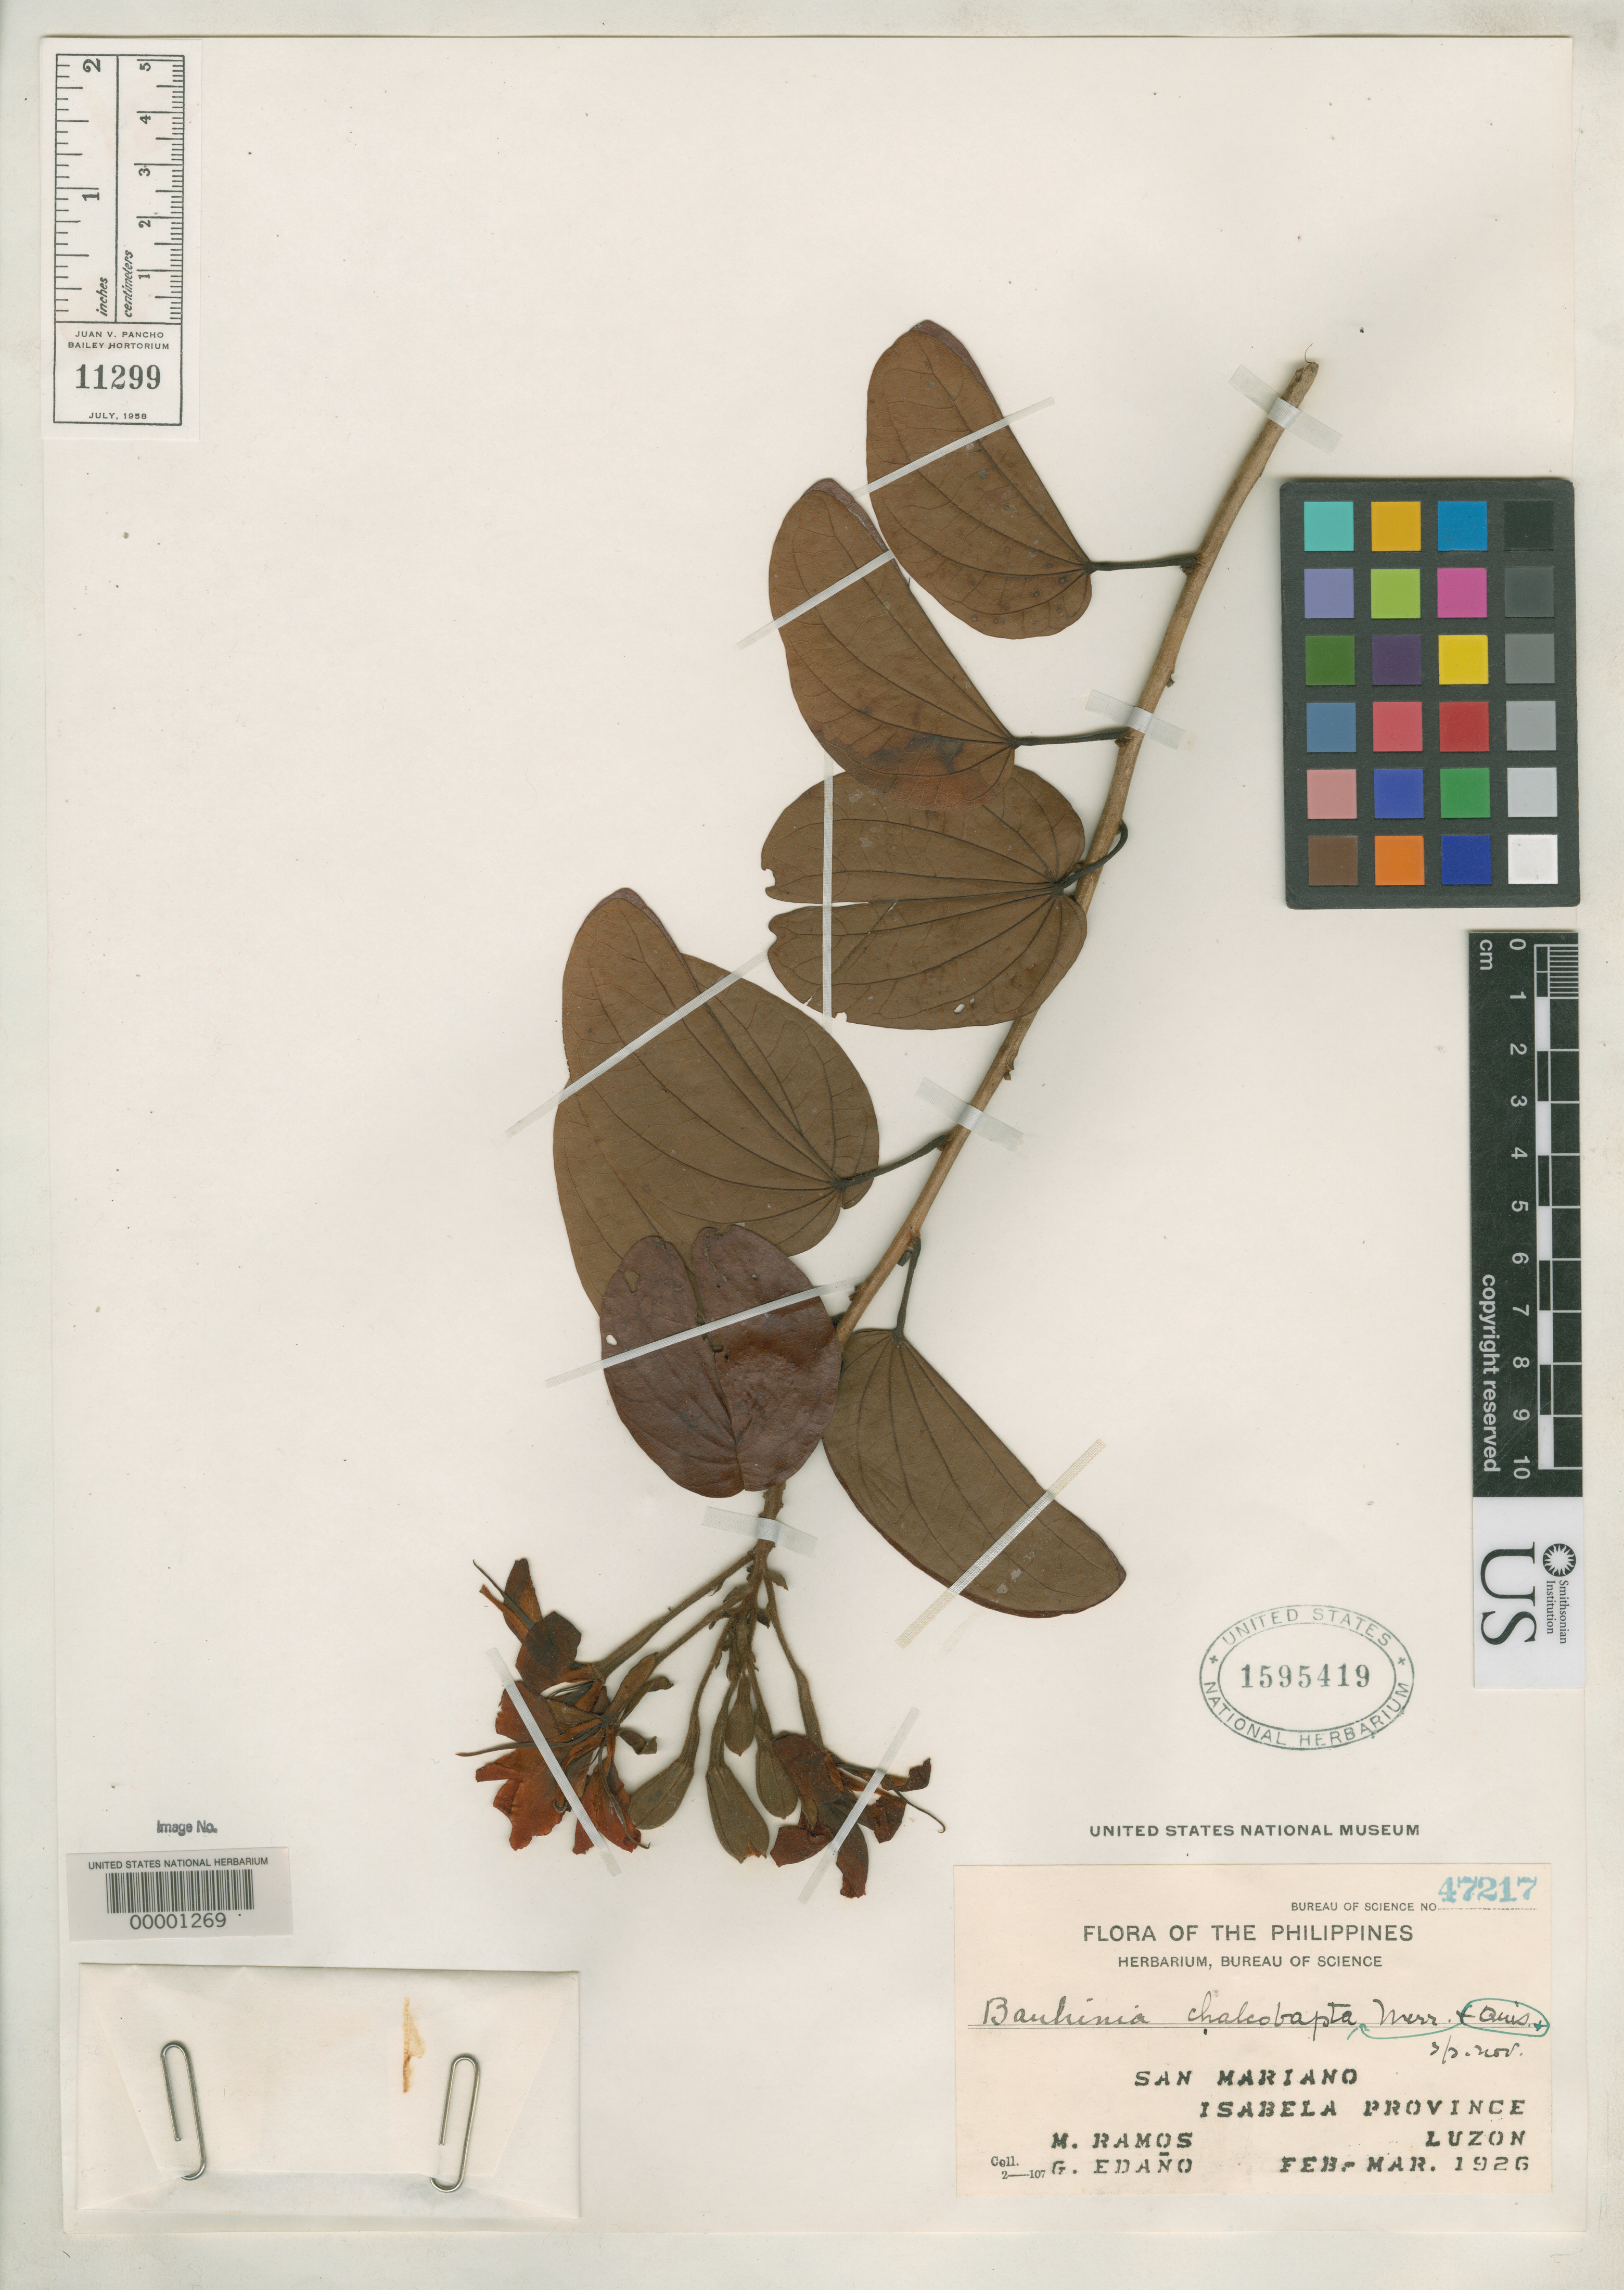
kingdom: Plantae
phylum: Tracheophyta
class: Magnoliopsida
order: Fabales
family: Fabaceae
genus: Bauhinia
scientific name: Bauhinia chalcobapta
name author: Quisumb. & Merr.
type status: Isotype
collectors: M. Ramos & G. E. Edaño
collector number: Bur. Sci. 47217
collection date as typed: Mar 1926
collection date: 1926-03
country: Philippines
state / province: Cagayan Valley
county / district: Isabela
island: Luzon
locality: San Mariano.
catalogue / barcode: US 1595419